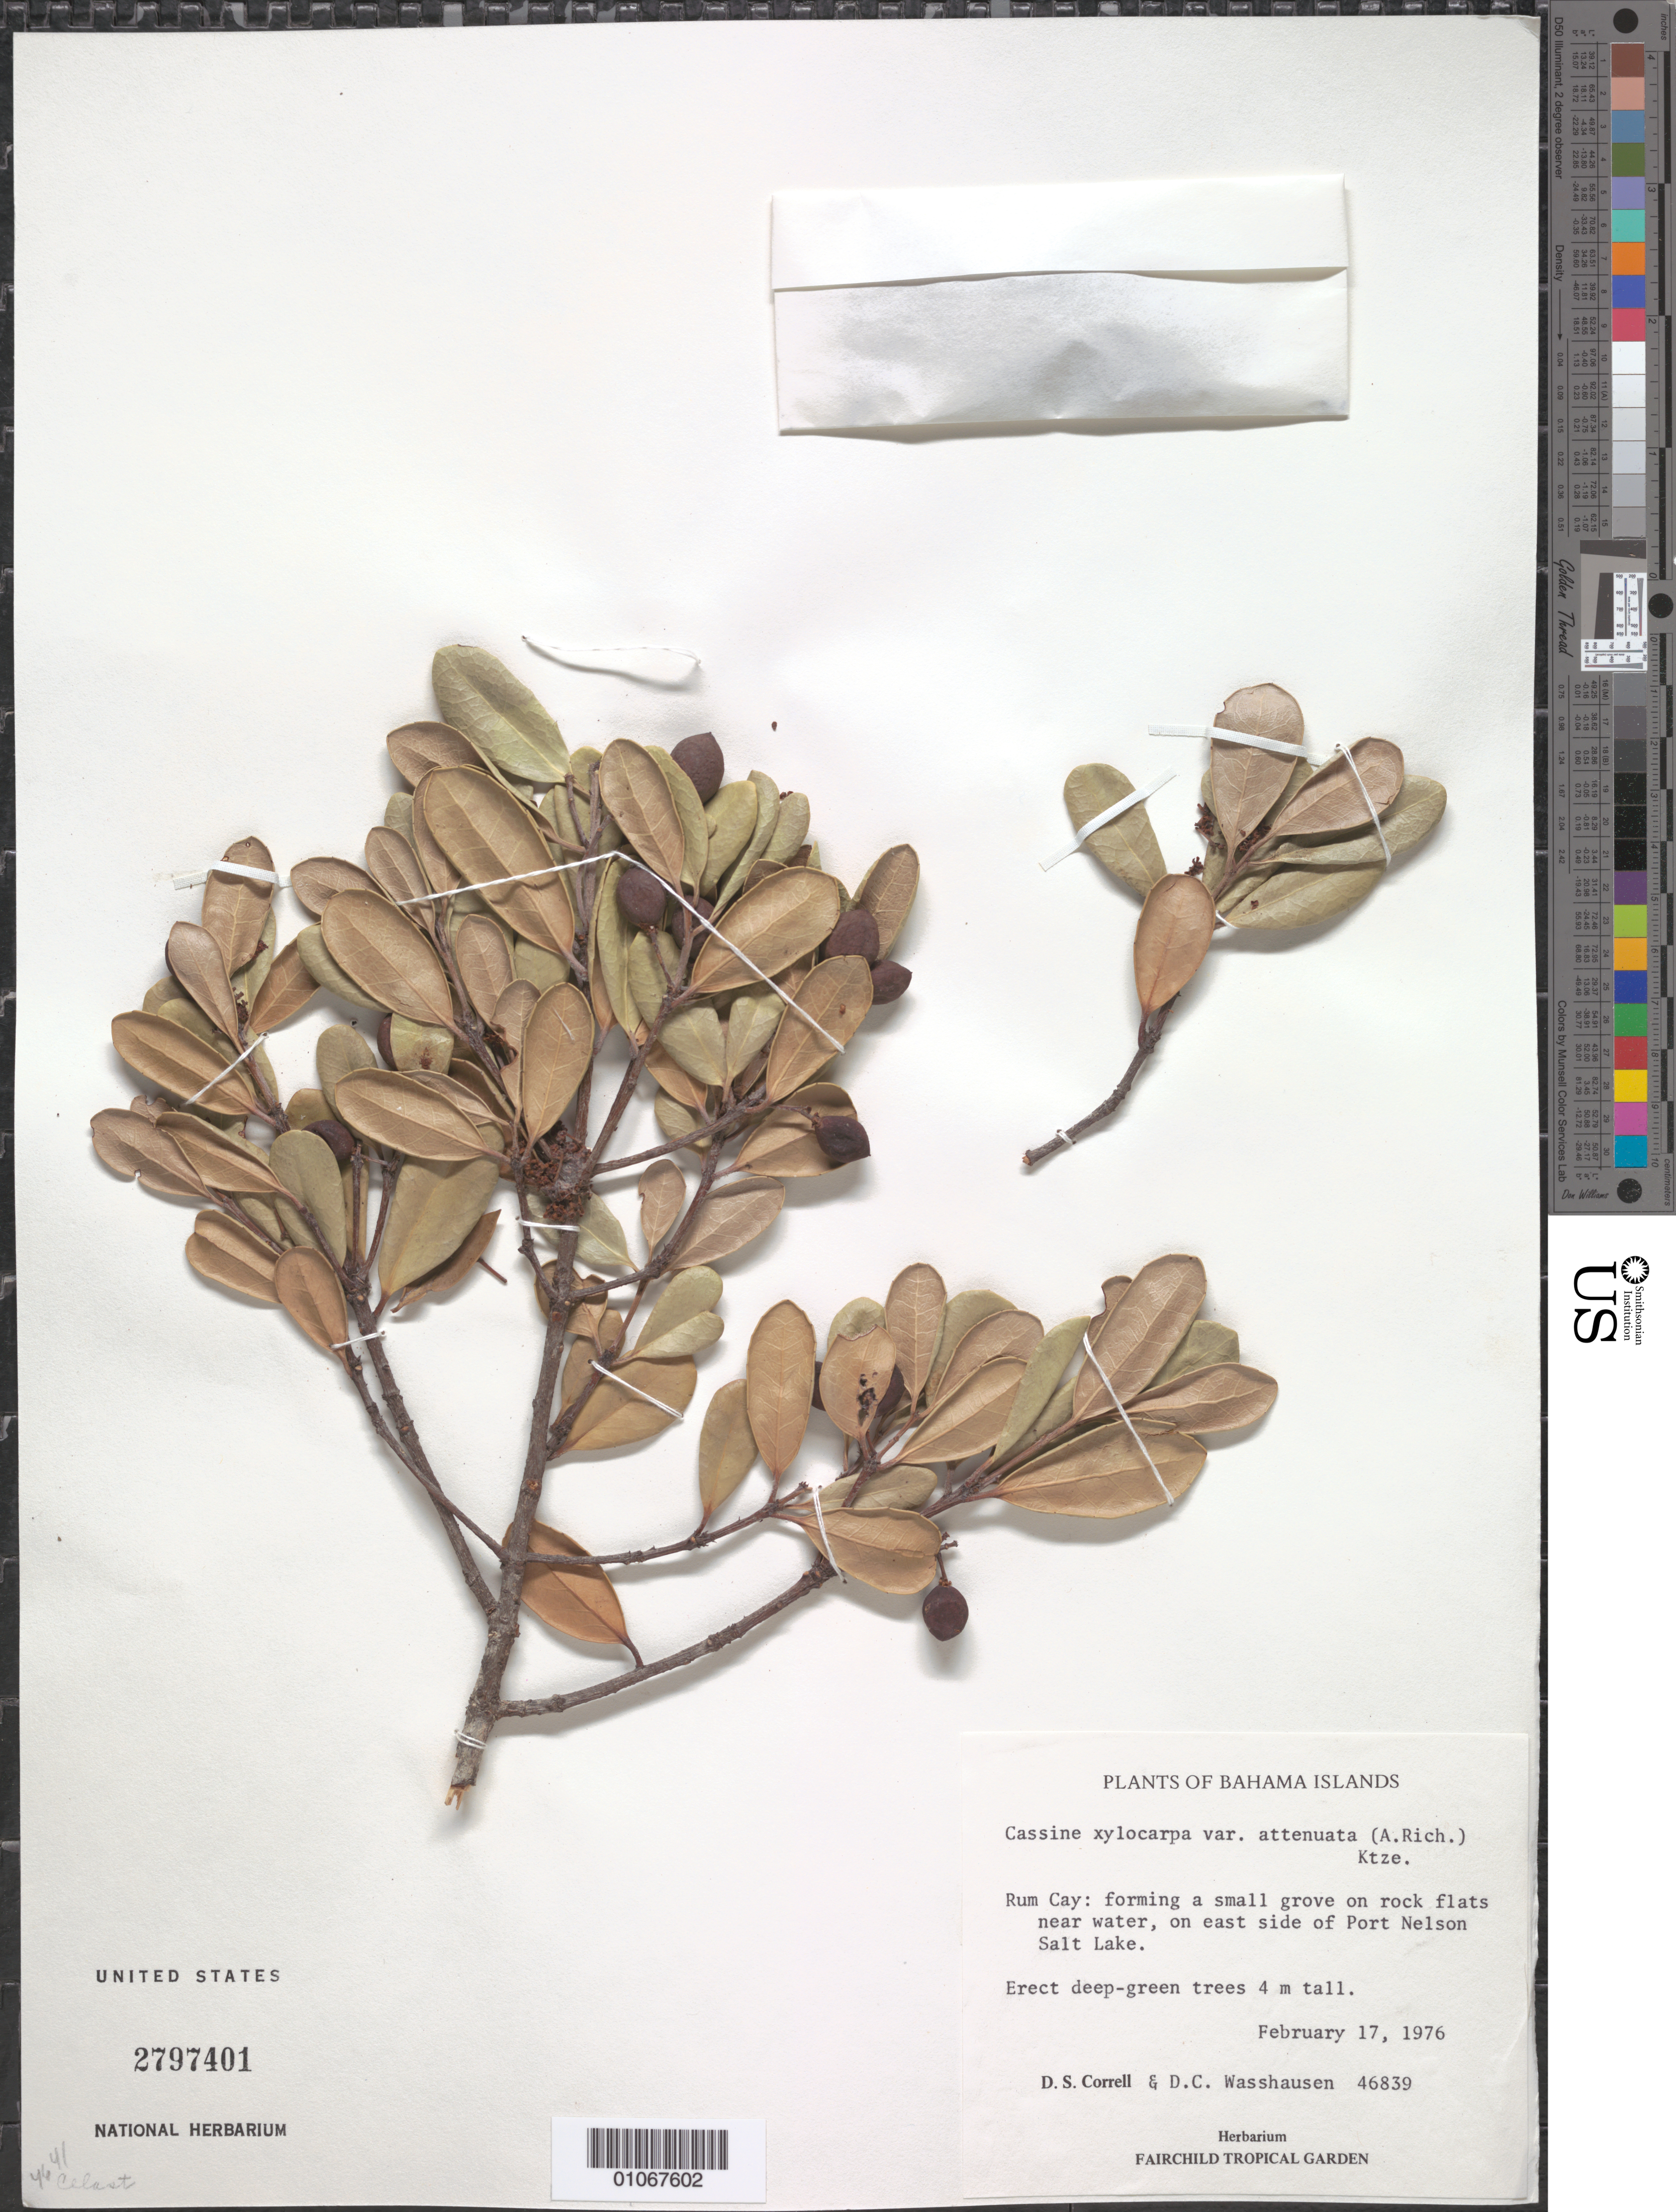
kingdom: Plantae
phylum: Tracheophyta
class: Magnoliopsida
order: Celastrales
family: Celastraceae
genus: Elaeodendron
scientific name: Elaeodendron xylocarpum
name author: (Vent.) DC.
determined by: Strong, Mark T., (BOT), Smithsonian Institution - National Museum of Natural History (UNITED STATES)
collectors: D. S. Correll & D. C. Wasshausen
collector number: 46839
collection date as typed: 17 Feb 1976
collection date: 1976-02-17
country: Bahamas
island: Rum Cay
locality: Forming a small grove on rock flats near water, on east side of port Nelson Salt Lake.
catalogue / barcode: US 2797401